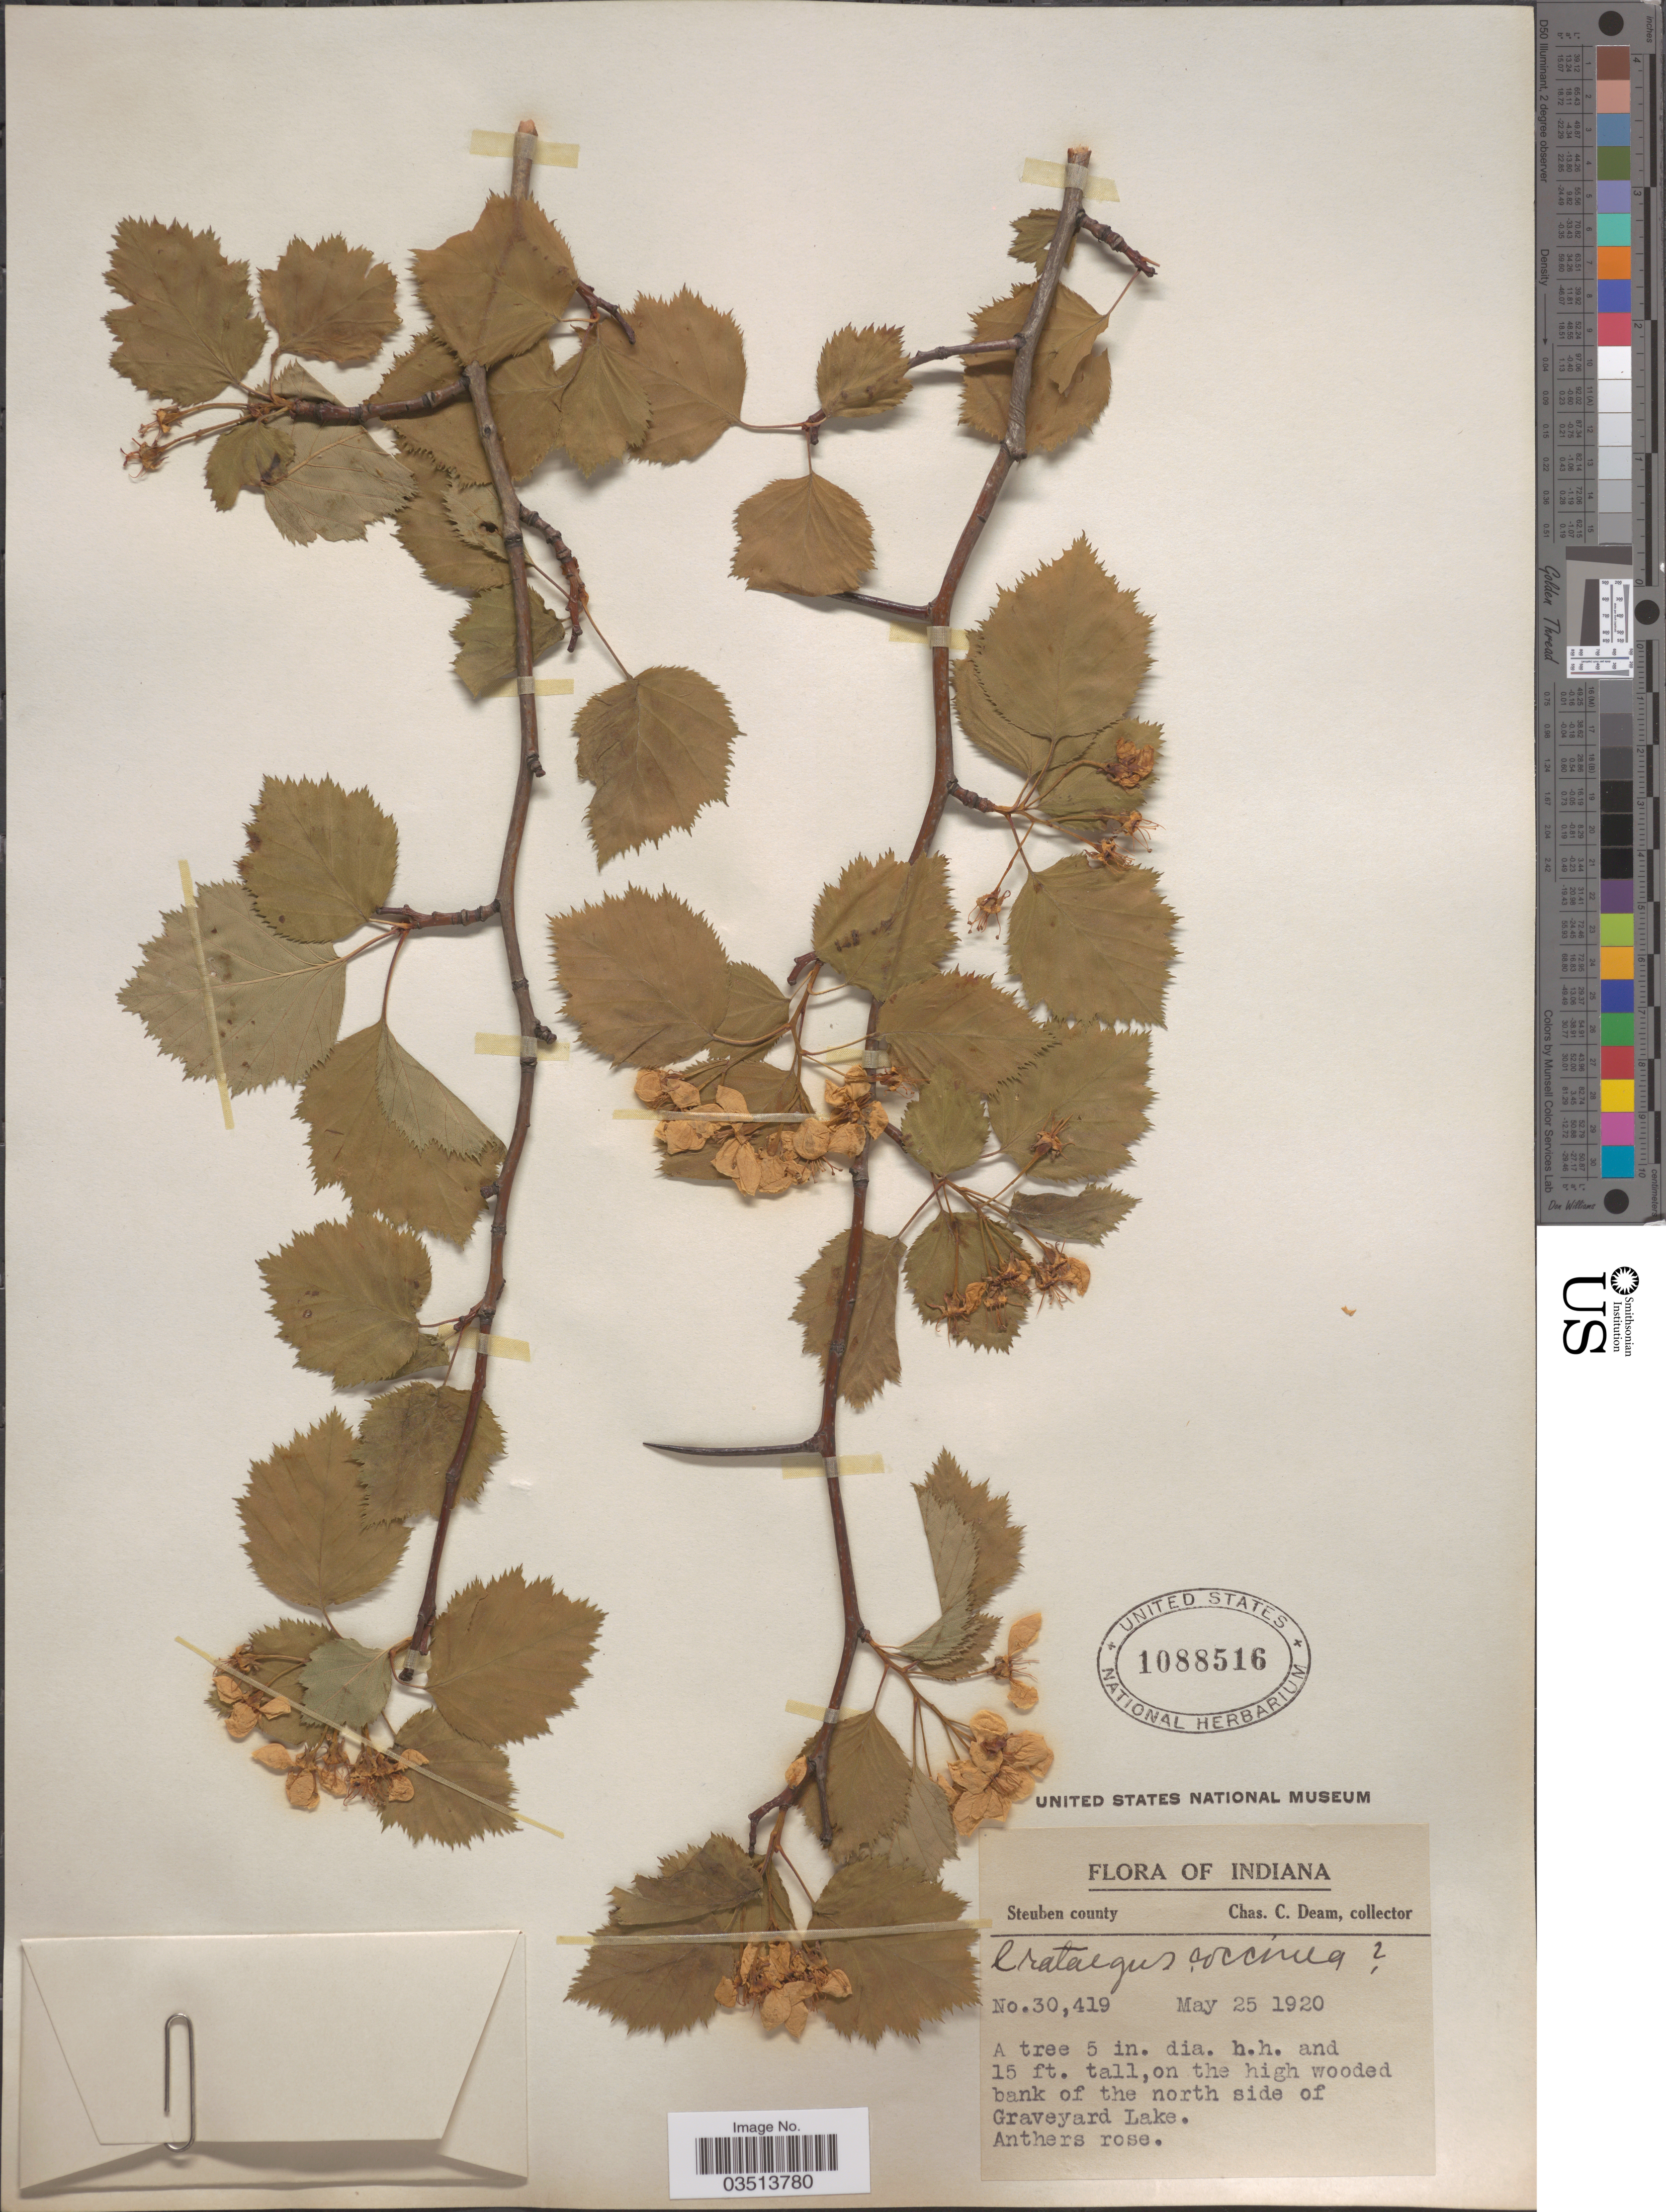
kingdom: Plantae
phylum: Tracheophyta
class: Magnoliopsida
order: Rosales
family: Rosaceae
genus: Crataegus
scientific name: Crataegus coccinea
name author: Ashe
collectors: C. C. Deam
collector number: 30419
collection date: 1920-05-25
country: United States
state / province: Indiana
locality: Steuben county. On the high wooded bank of the north side of Graveyard Lake.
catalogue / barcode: US 1088516